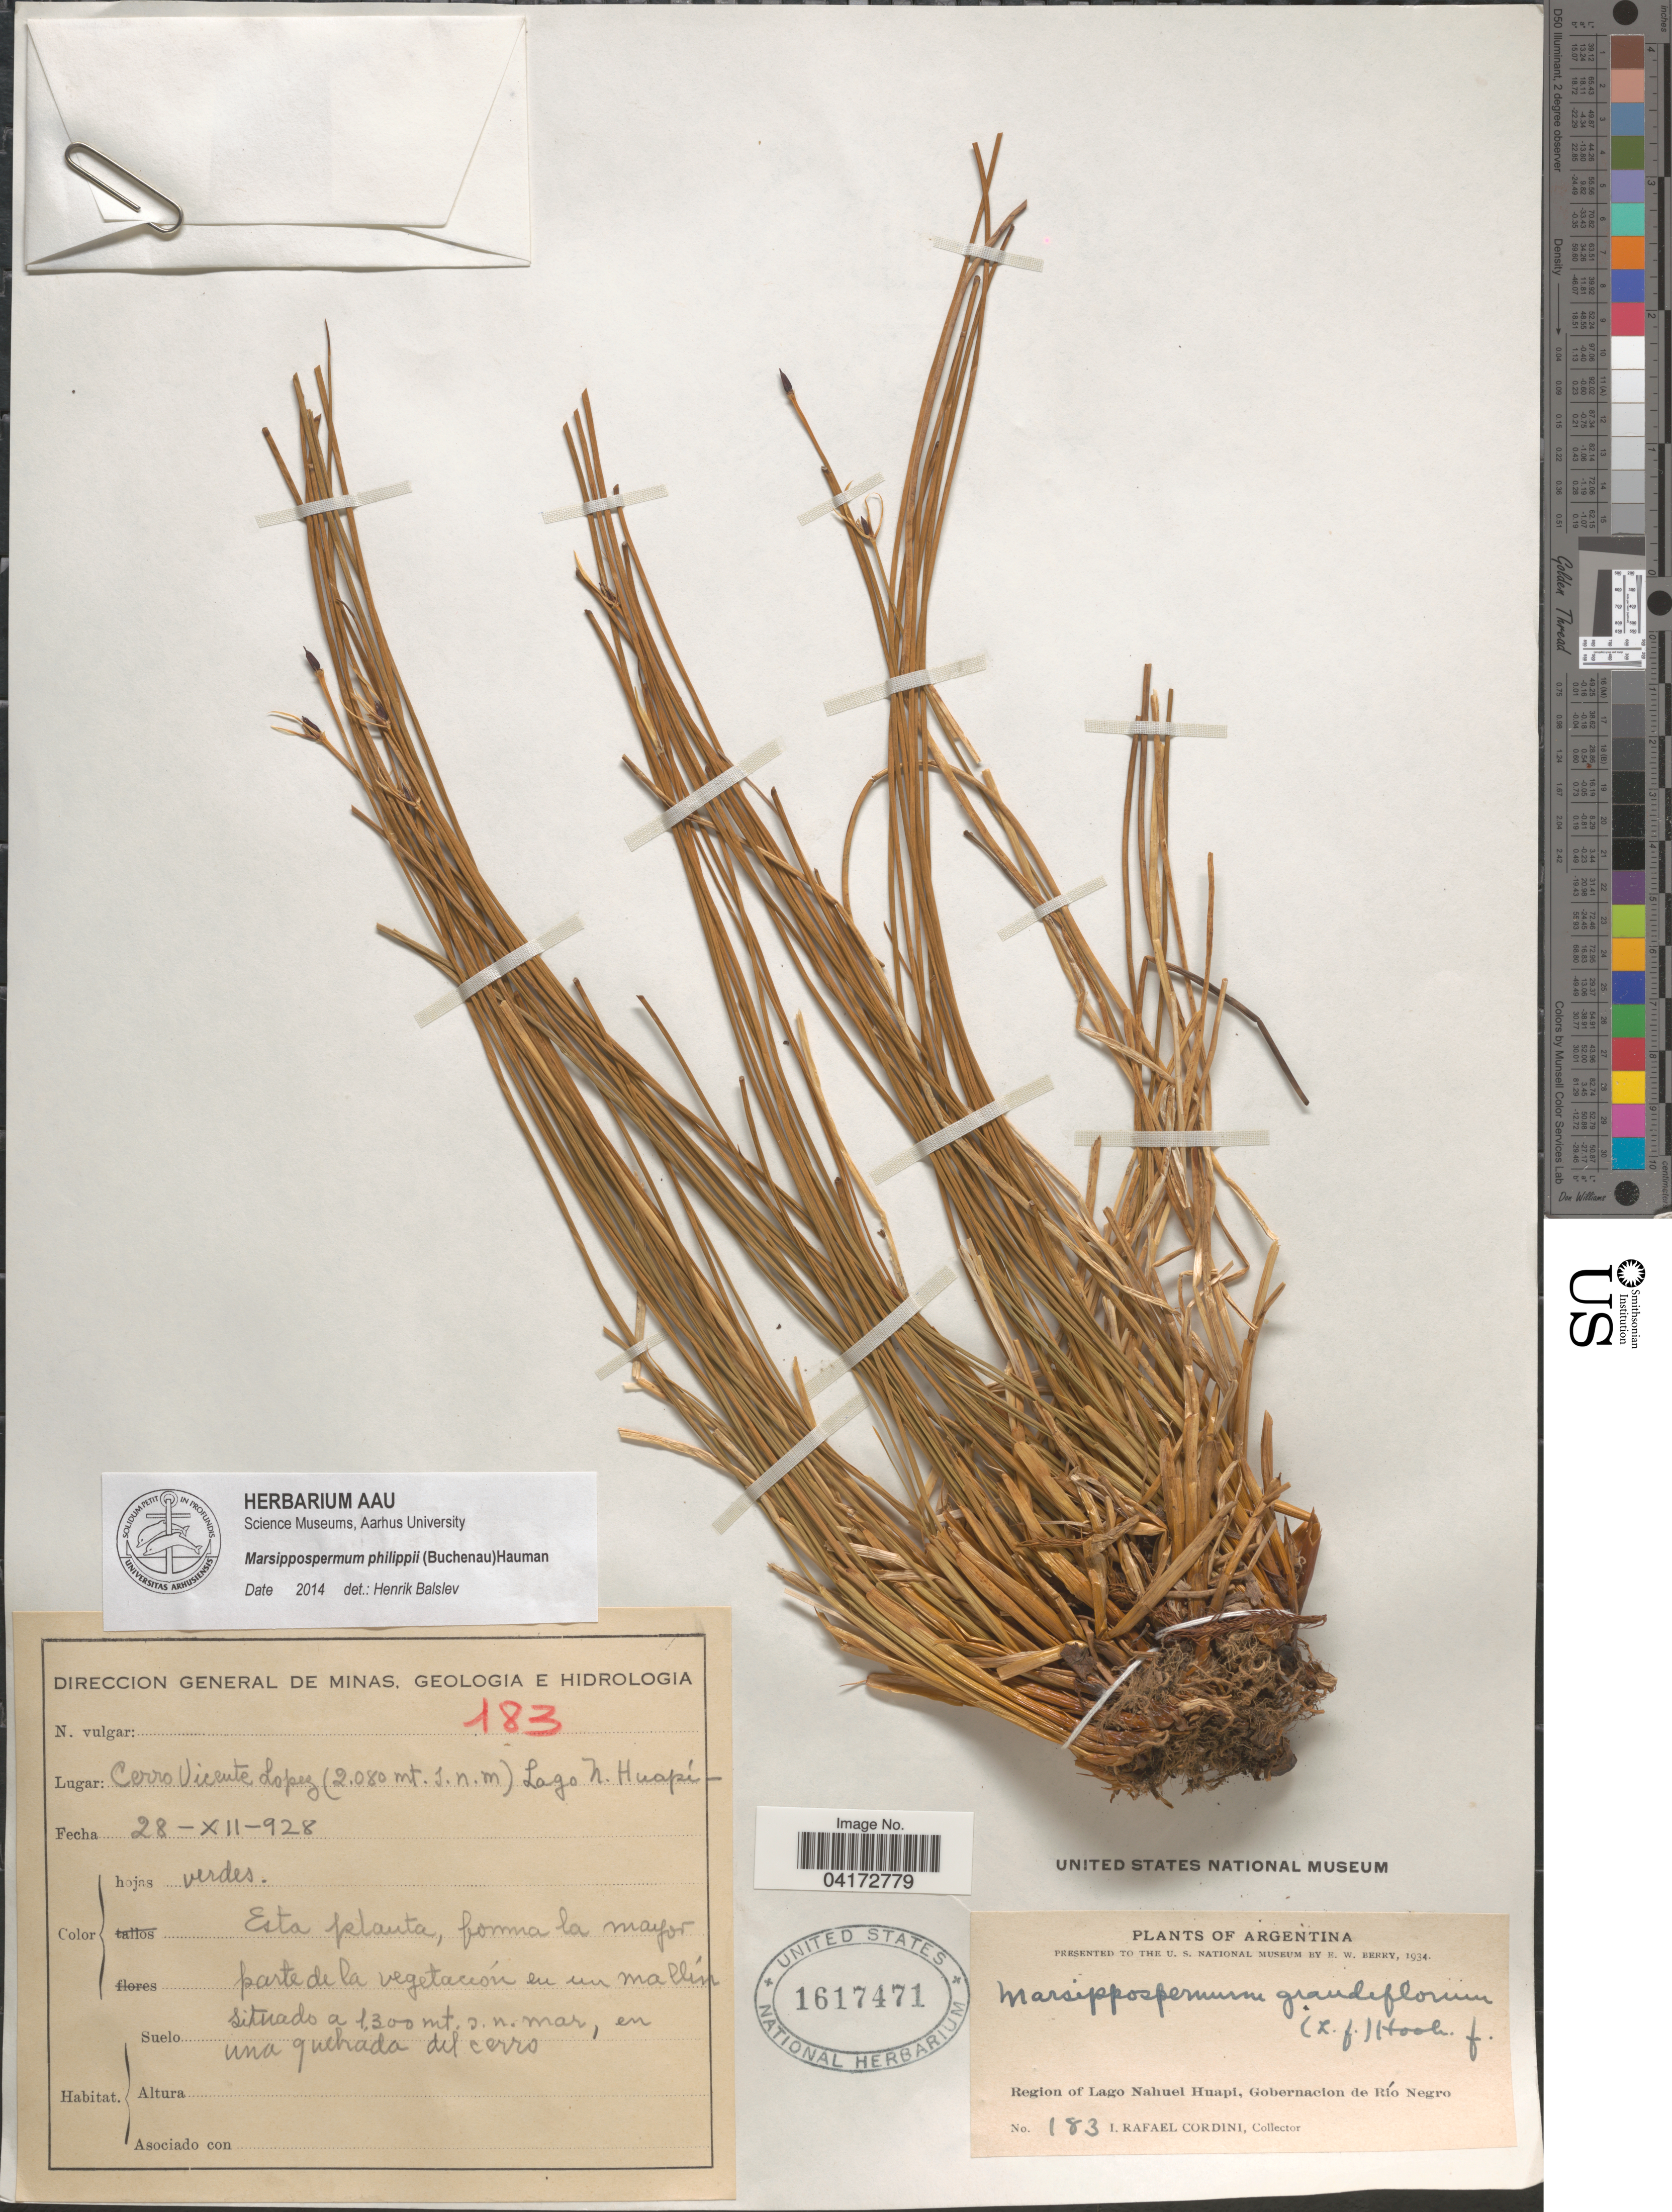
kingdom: Plantae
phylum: Tracheophyta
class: Liliopsida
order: Poales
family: Juncaceae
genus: Marsippospermum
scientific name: Marsippospermum philippii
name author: (Buchenau) Hauman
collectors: I. Cordini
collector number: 183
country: Argentina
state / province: Rio Negro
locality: Region of Lago Nahuel Huapi, Gobernacion de Río Negro. Cerro Vicente Lopez. Lago N. Huapi.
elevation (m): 2080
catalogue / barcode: US 1617471